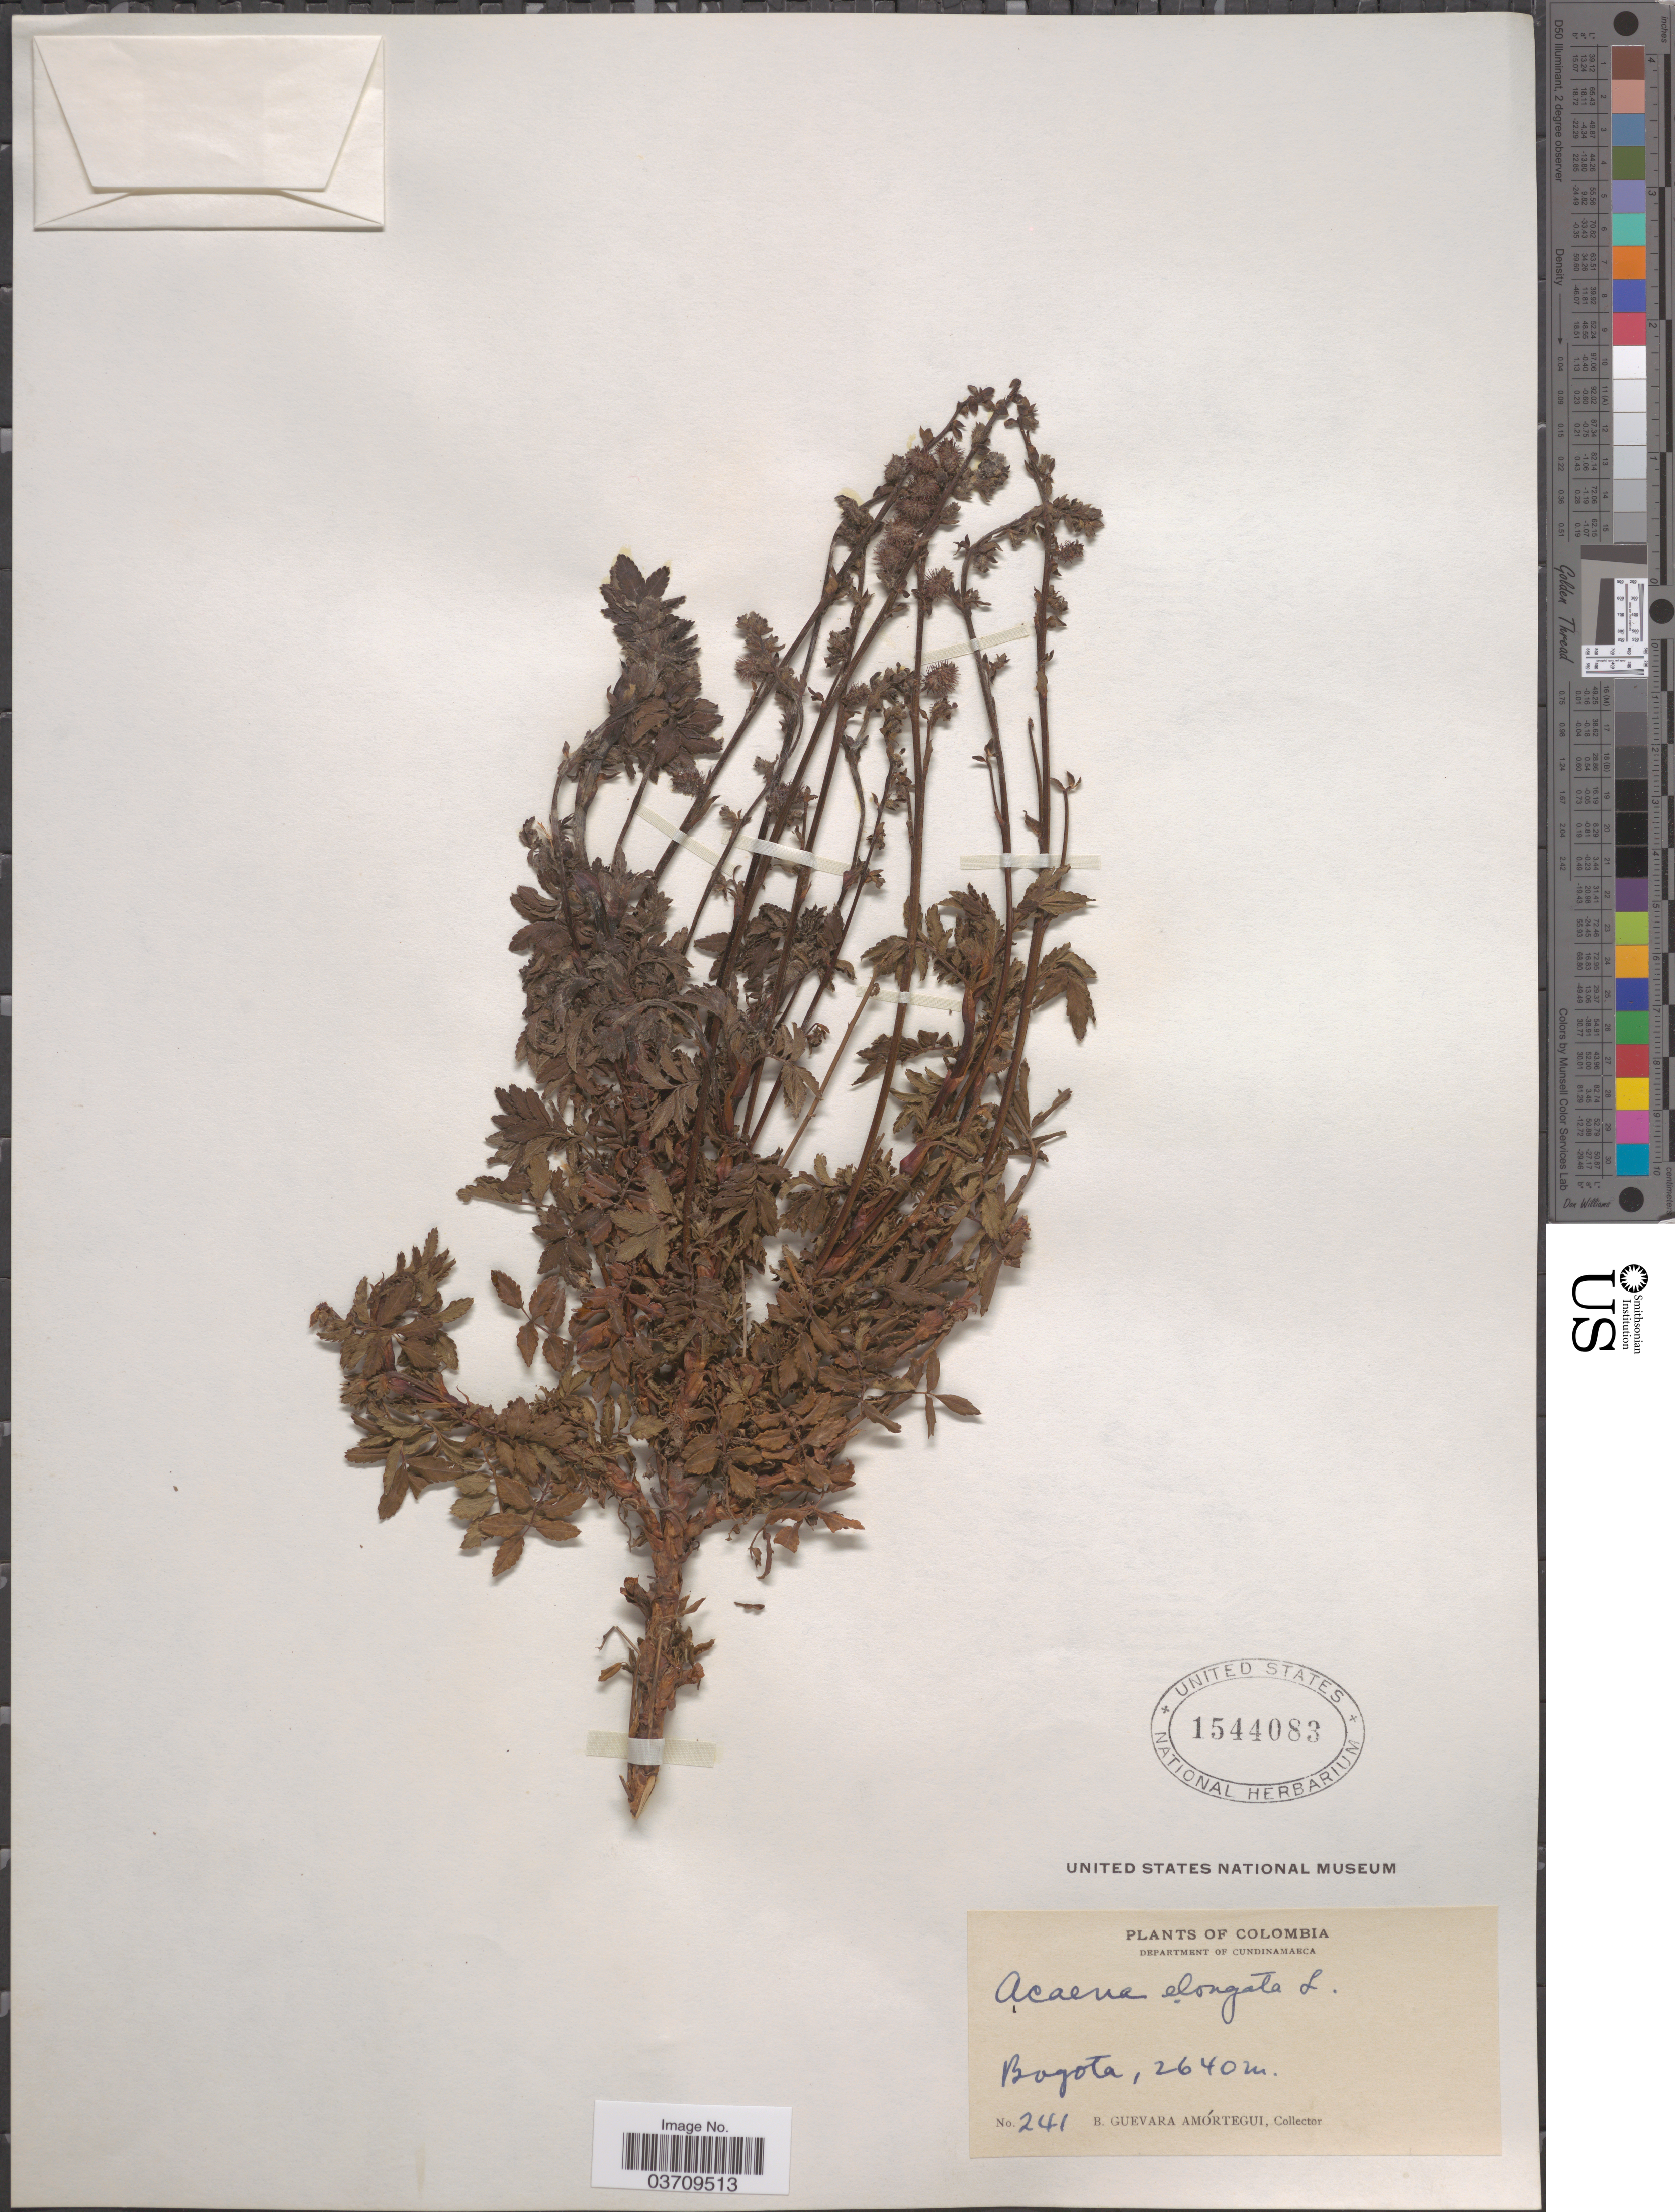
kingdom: Plantae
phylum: Tracheophyta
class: Magnoliopsida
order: Rosales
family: Rosaceae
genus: Acaena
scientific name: Acaena elongata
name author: L.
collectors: B. Guevara Amortegui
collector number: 241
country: Colombia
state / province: Cundinamarca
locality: Department of Cundinamarca. Bogota.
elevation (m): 2640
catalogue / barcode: US 1544083